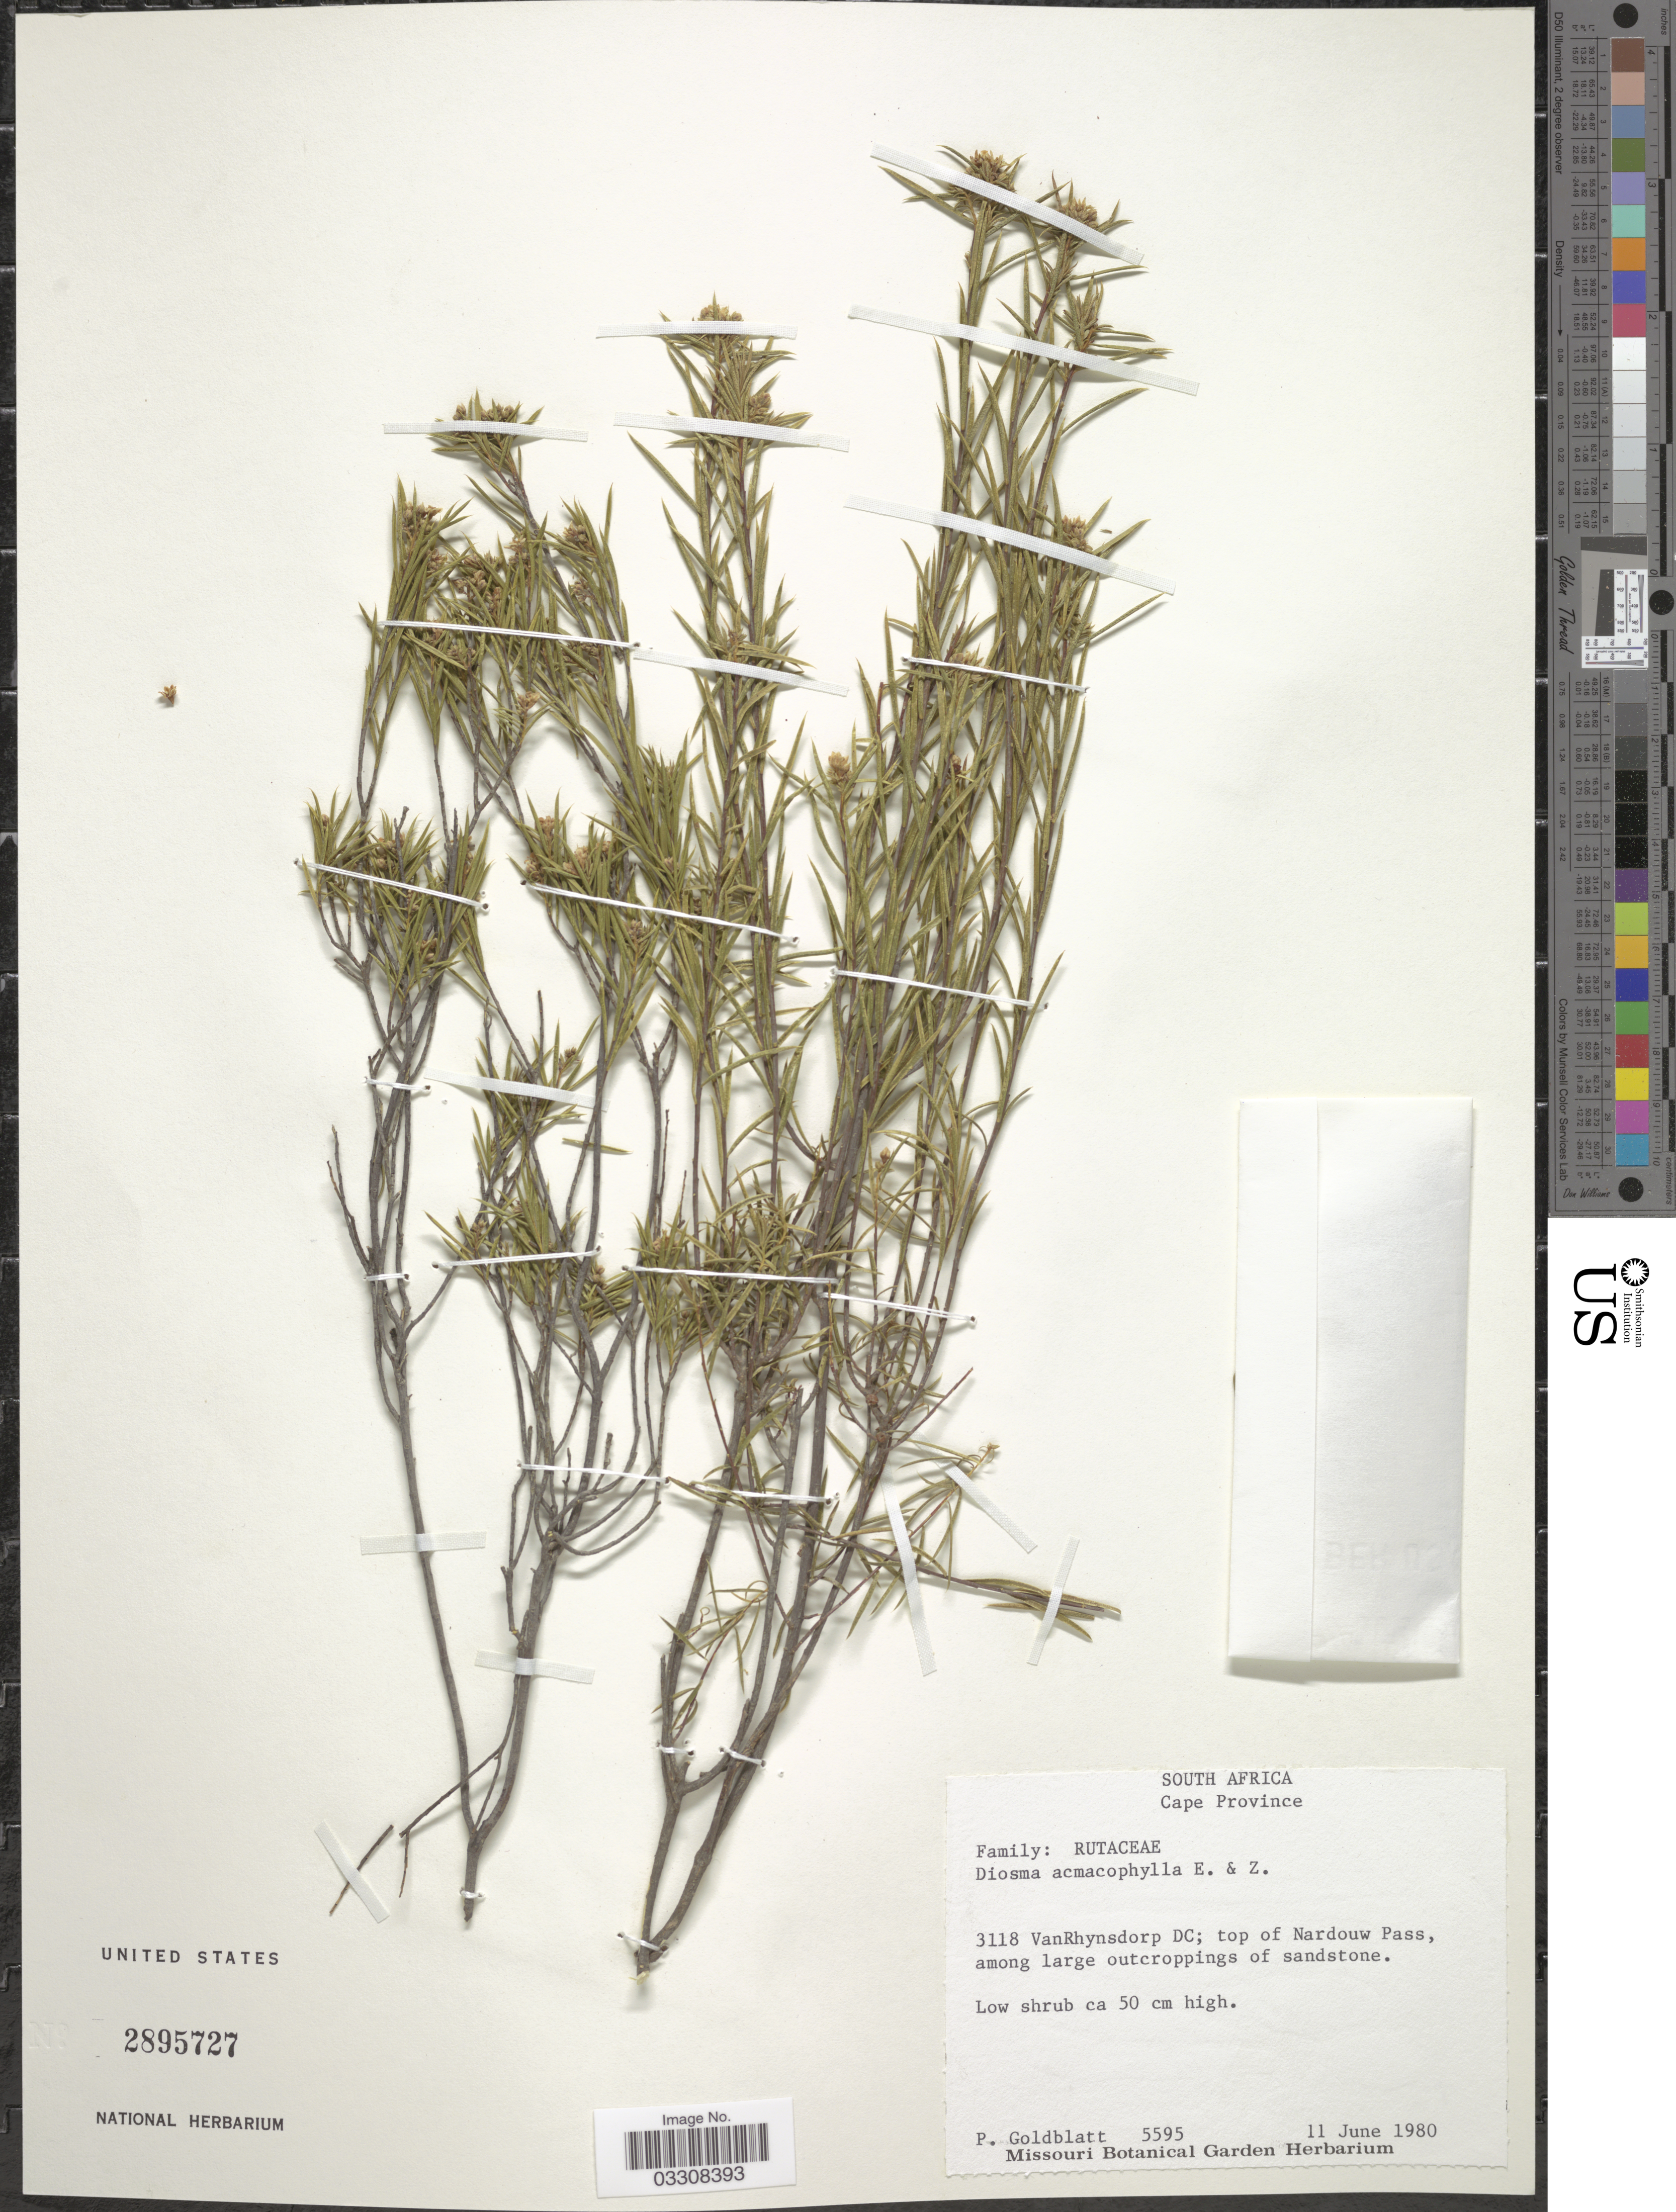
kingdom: Plantae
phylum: Tracheophyta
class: Magnoliopsida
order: Sapindales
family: Rutaceae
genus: Diosma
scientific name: Diosma acmaephylla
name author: Eckl. & Zeyh.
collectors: P. Goldblatt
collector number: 5595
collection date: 1980-06-11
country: South Africa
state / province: Western Cape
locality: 3118 VanRhynsdorp DC; top of Nardouw Pass; top of Nardouw Pass.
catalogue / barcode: US 2895727